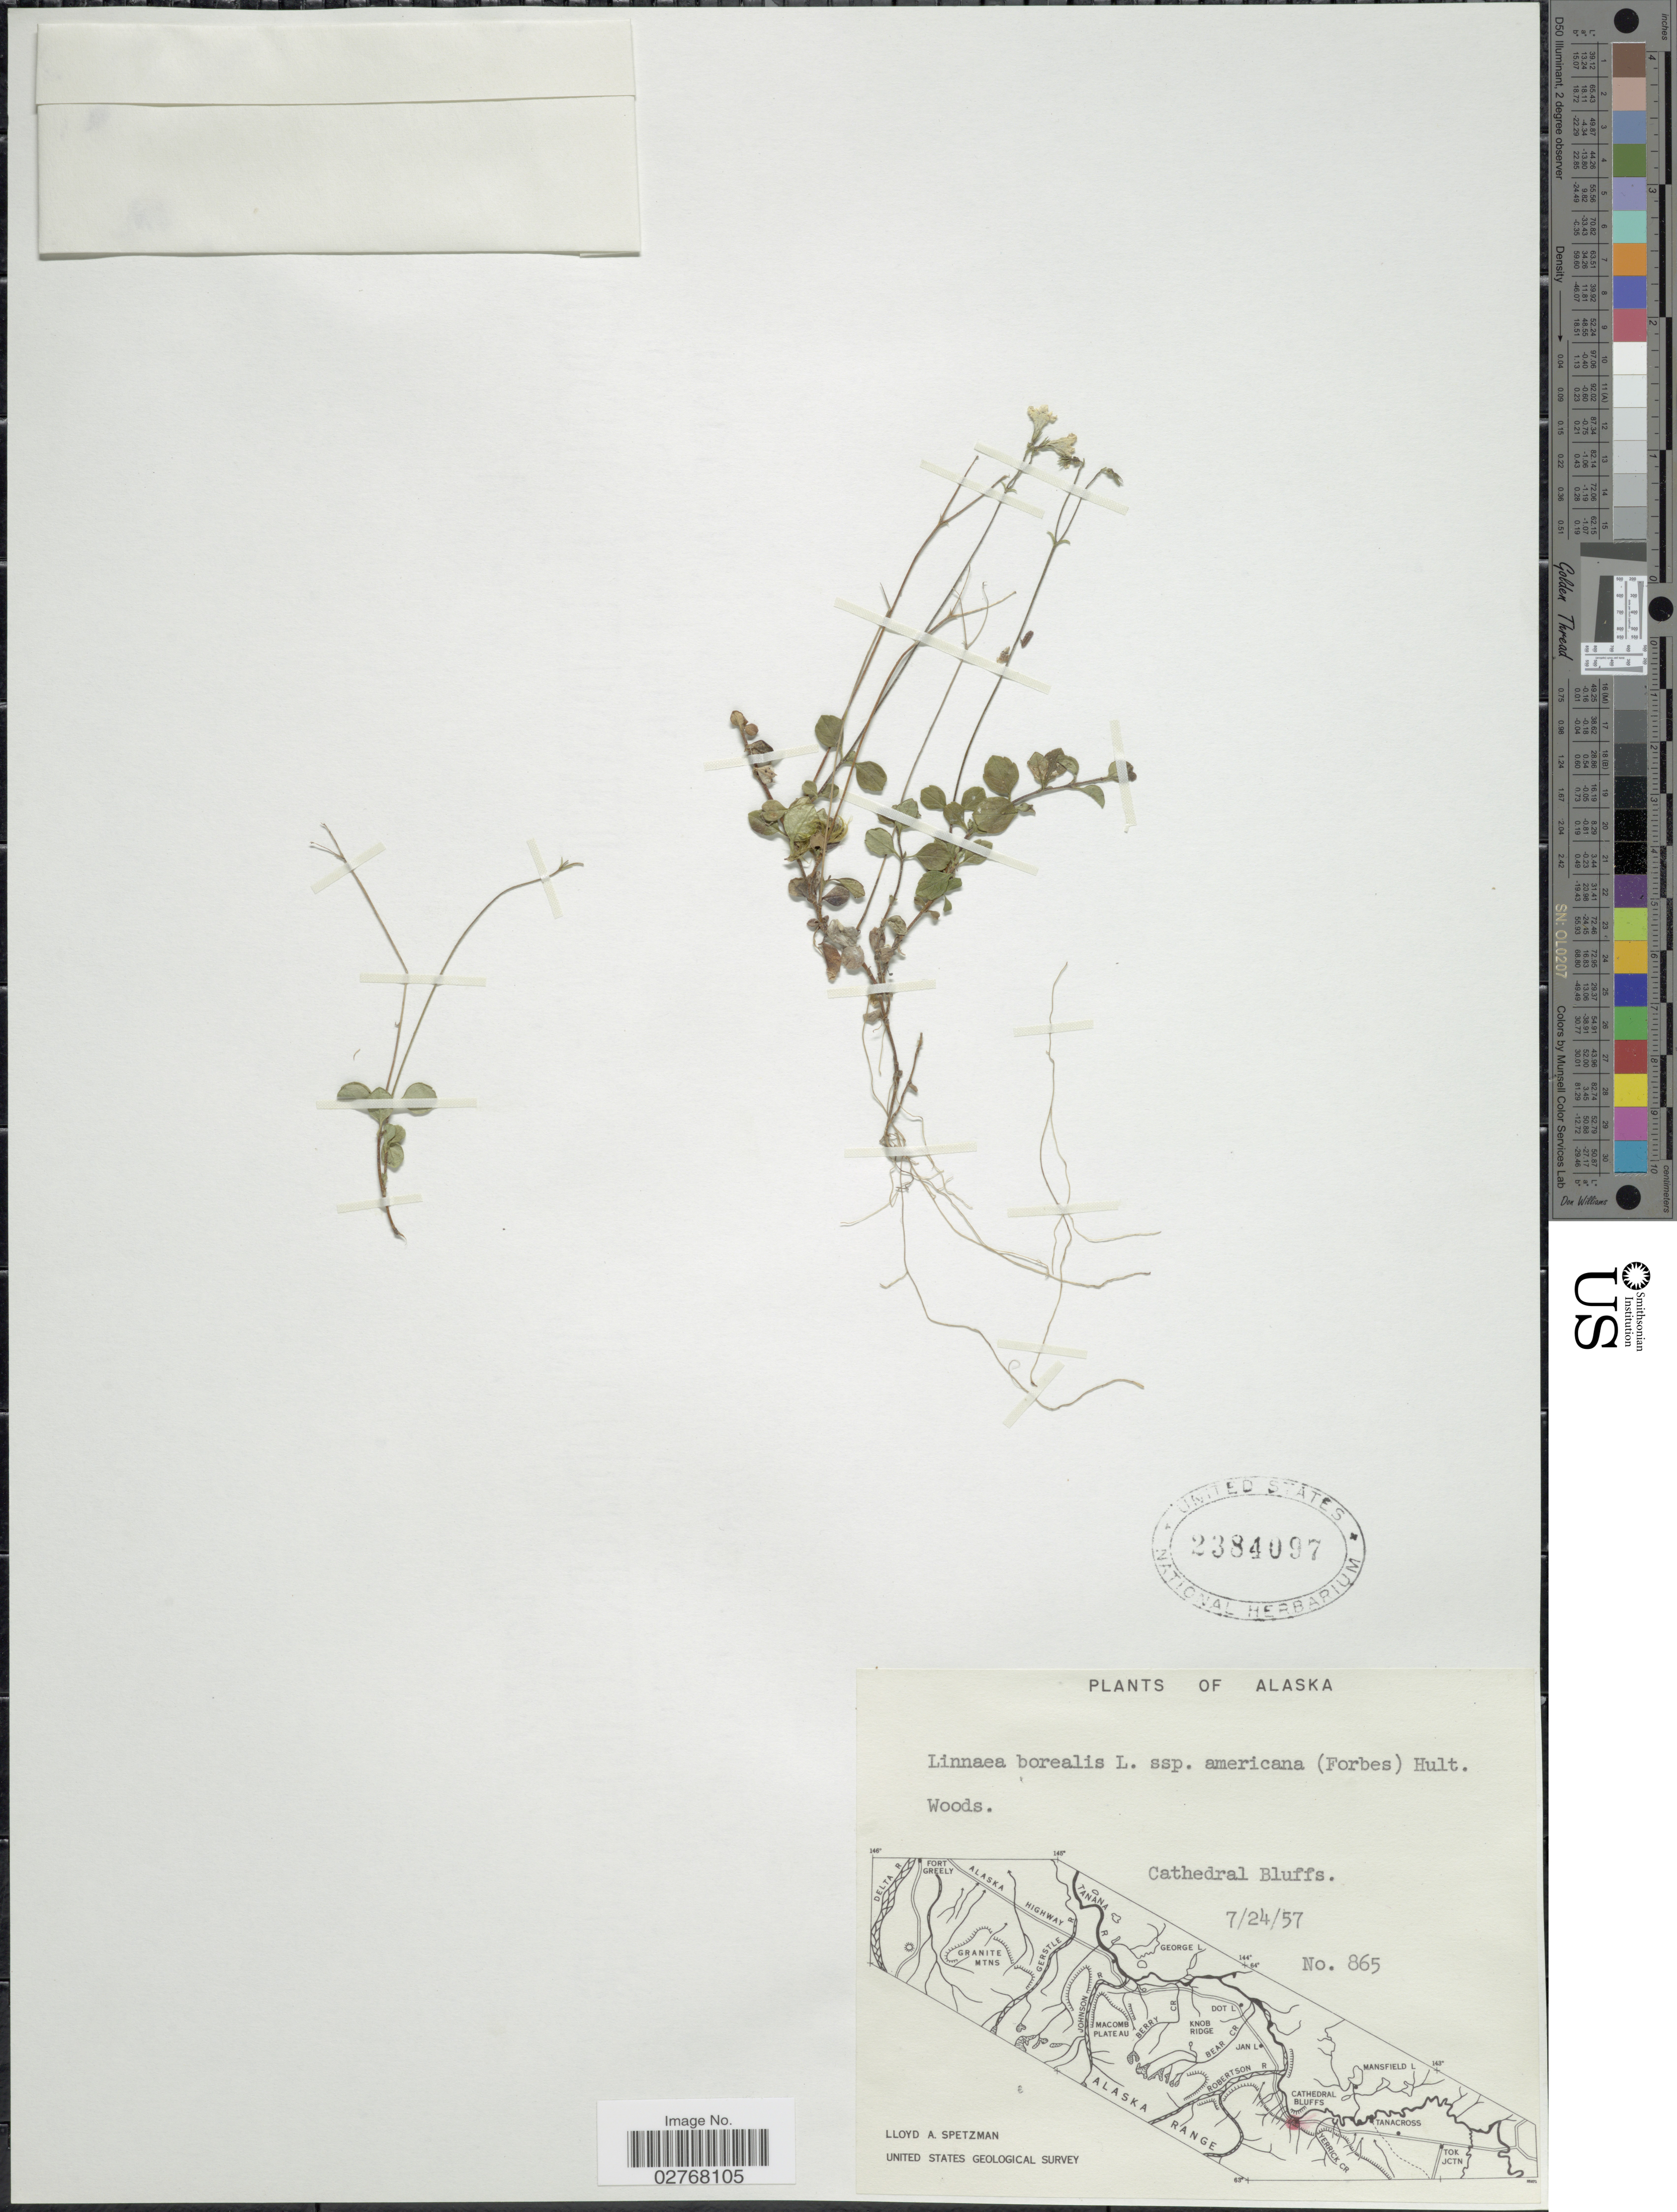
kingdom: Plantae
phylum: Tracheophyta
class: Magnoliopsida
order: Dipsacales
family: Caprifoliaceae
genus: Linnaea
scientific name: Linnaea borealis var. americana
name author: (J. Forbes) Rehder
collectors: L. Spetzman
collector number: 865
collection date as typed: Transcribed d/m/y: 24/7/57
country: United States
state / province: Alaska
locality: Cathedral Bluffs.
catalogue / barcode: US 2384097